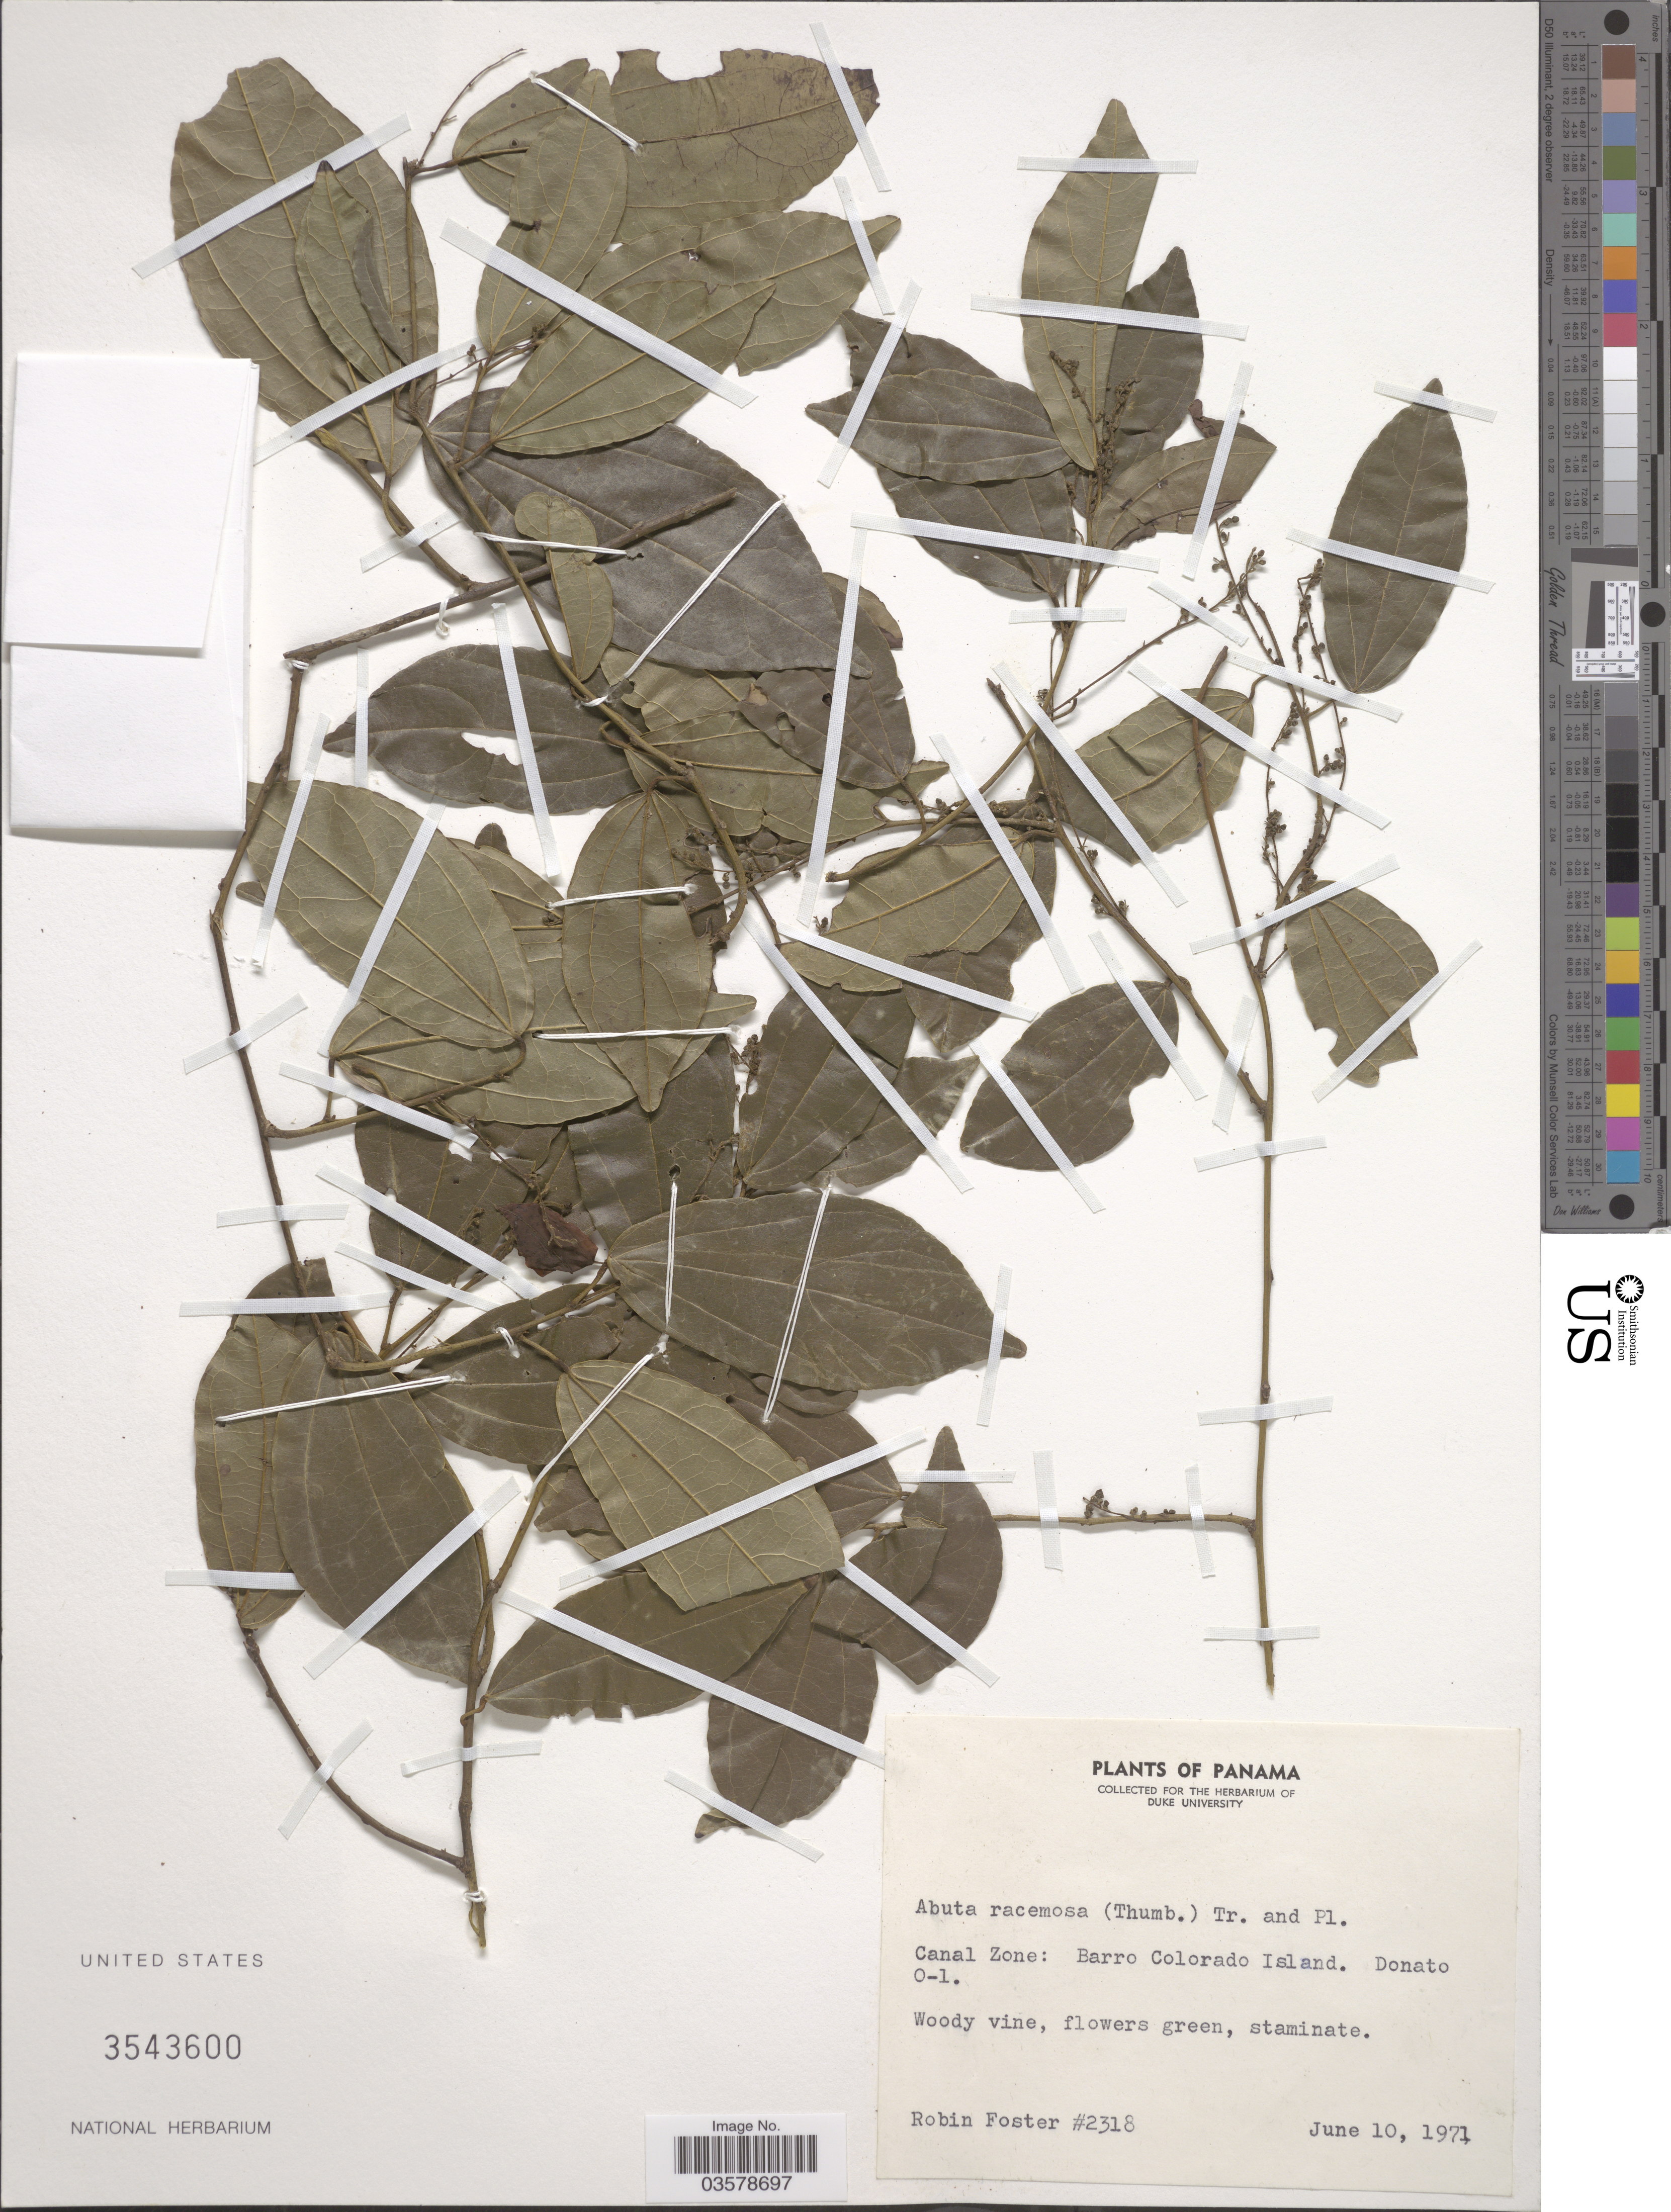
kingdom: Plantae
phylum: Tracheophyta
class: Magnoliopsida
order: Ranunculales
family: Menispermaceae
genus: Abuta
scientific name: Abuta racemosa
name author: Triana & Planch.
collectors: R. B. Foster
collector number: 2318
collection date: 1971-06-10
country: Panama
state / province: Panamá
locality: Canal Zone: Barro Colorado Island. Donato 0-1.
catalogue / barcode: US 3543600